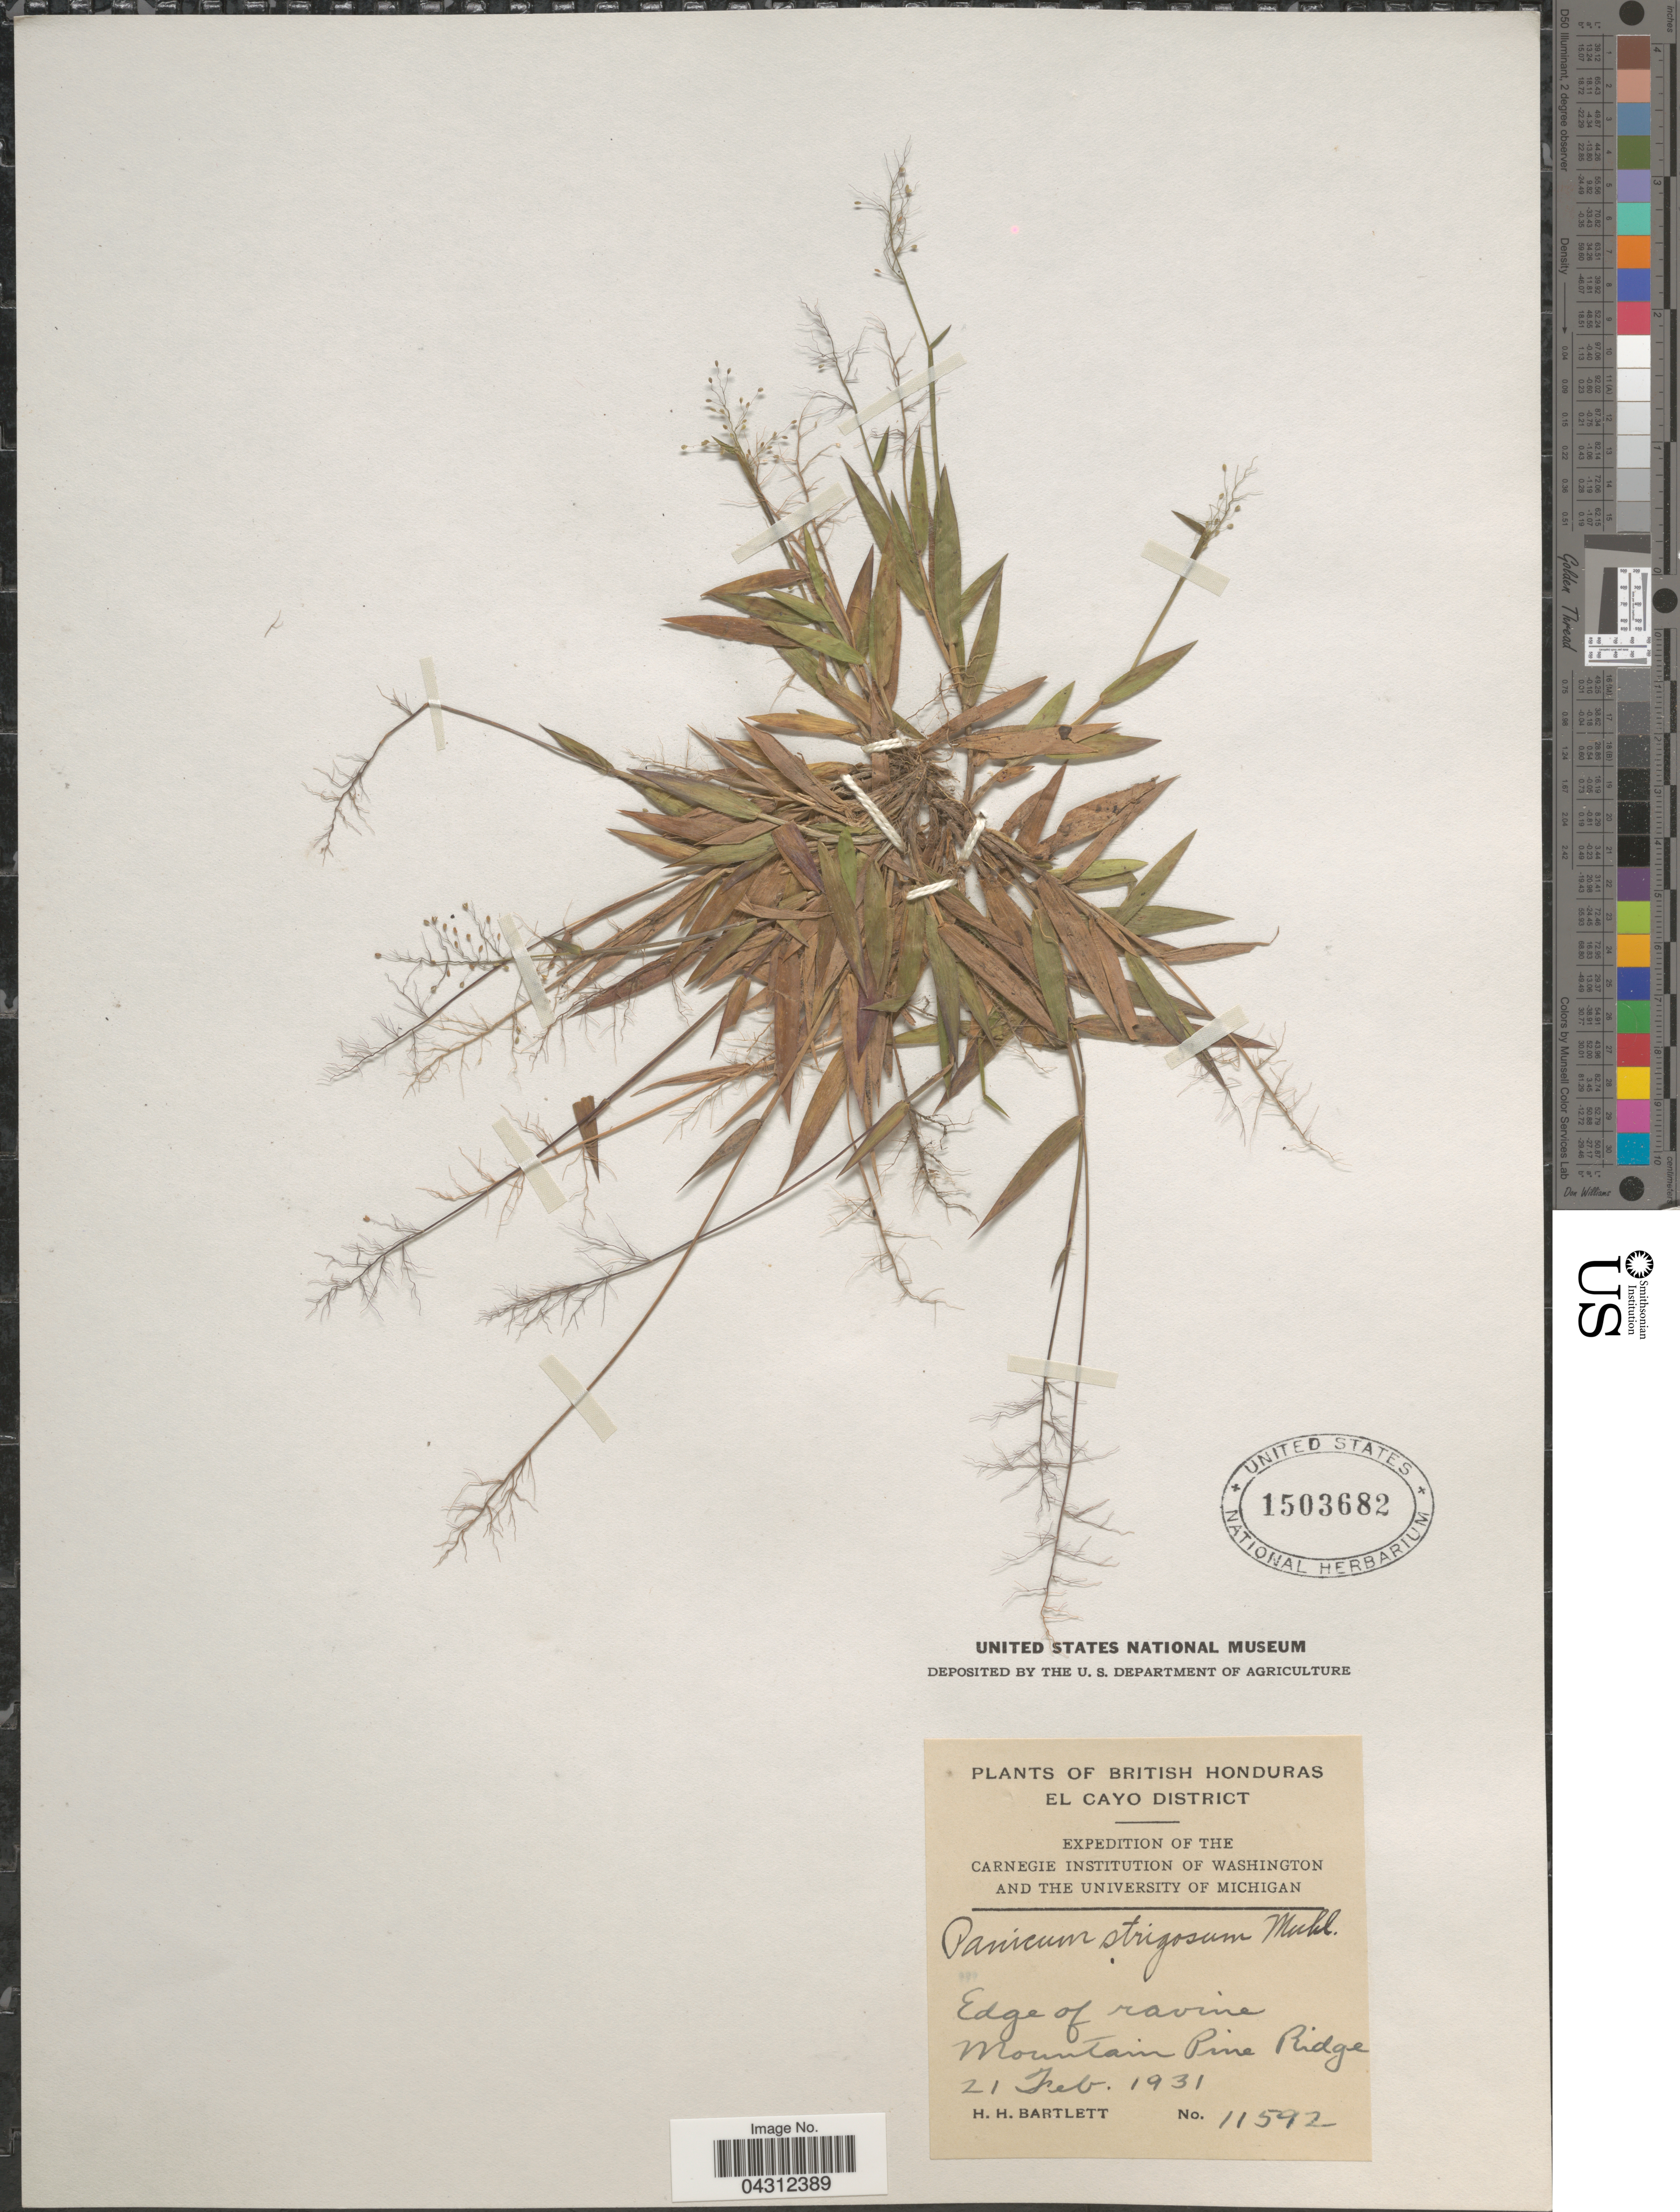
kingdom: Plantae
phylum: Tracheophyta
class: Liliopsida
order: Poales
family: Poaceae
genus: Dichanthelium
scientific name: Dichanthelium strigosum var. glabrescens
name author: (Griseb.) Freckmann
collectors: H. H. Bartlett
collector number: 11592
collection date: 1931-02-21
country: Belize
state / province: Cayo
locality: British Honduras. El Cayo District. Expedition of the Carnegie Institution of Washington and the University of Michigan. Edge of ravine, Mountain Pine Ridge.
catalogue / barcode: US 1503682